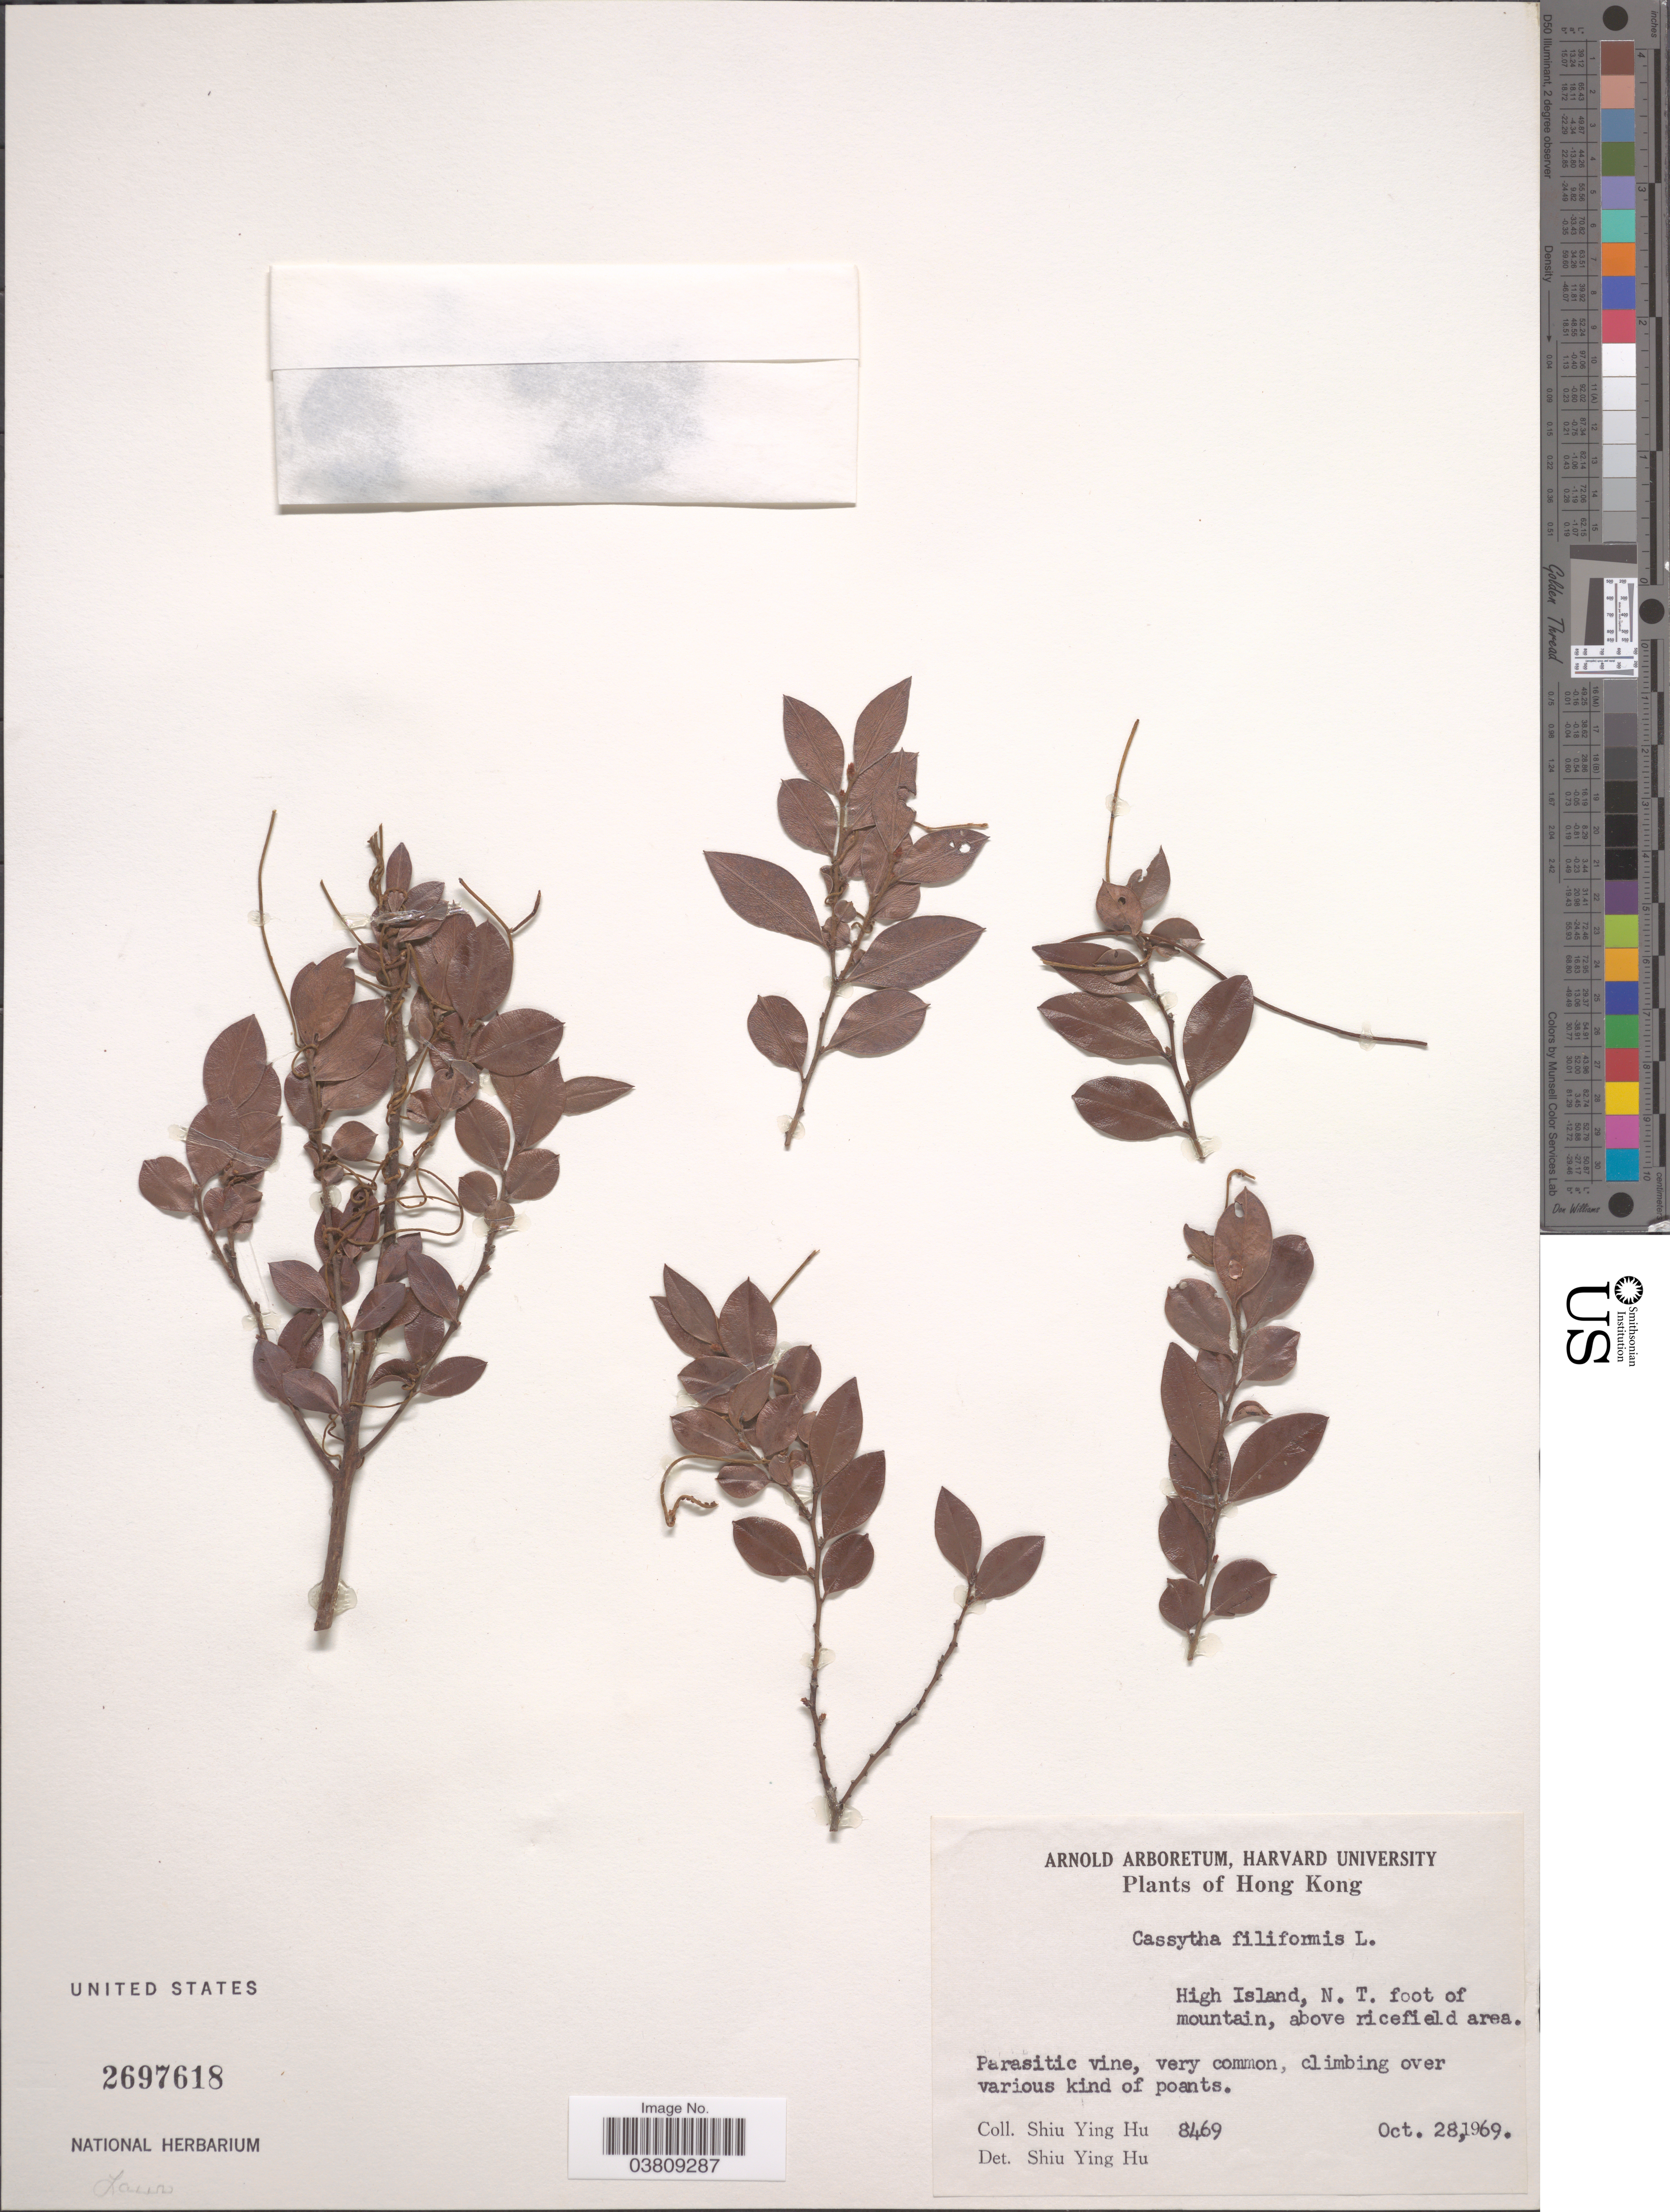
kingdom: Plantae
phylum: Tracheophyta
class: Magnoliopsida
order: Laurales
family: Lauraceae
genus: Cassytha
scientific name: Cassytha filiformis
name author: L.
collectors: S. Y. Hu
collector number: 8469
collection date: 1969-10-28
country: China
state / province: Hong Kong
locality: High Island, N.T. foot of mountain, above ricefield area.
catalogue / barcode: US 2697618